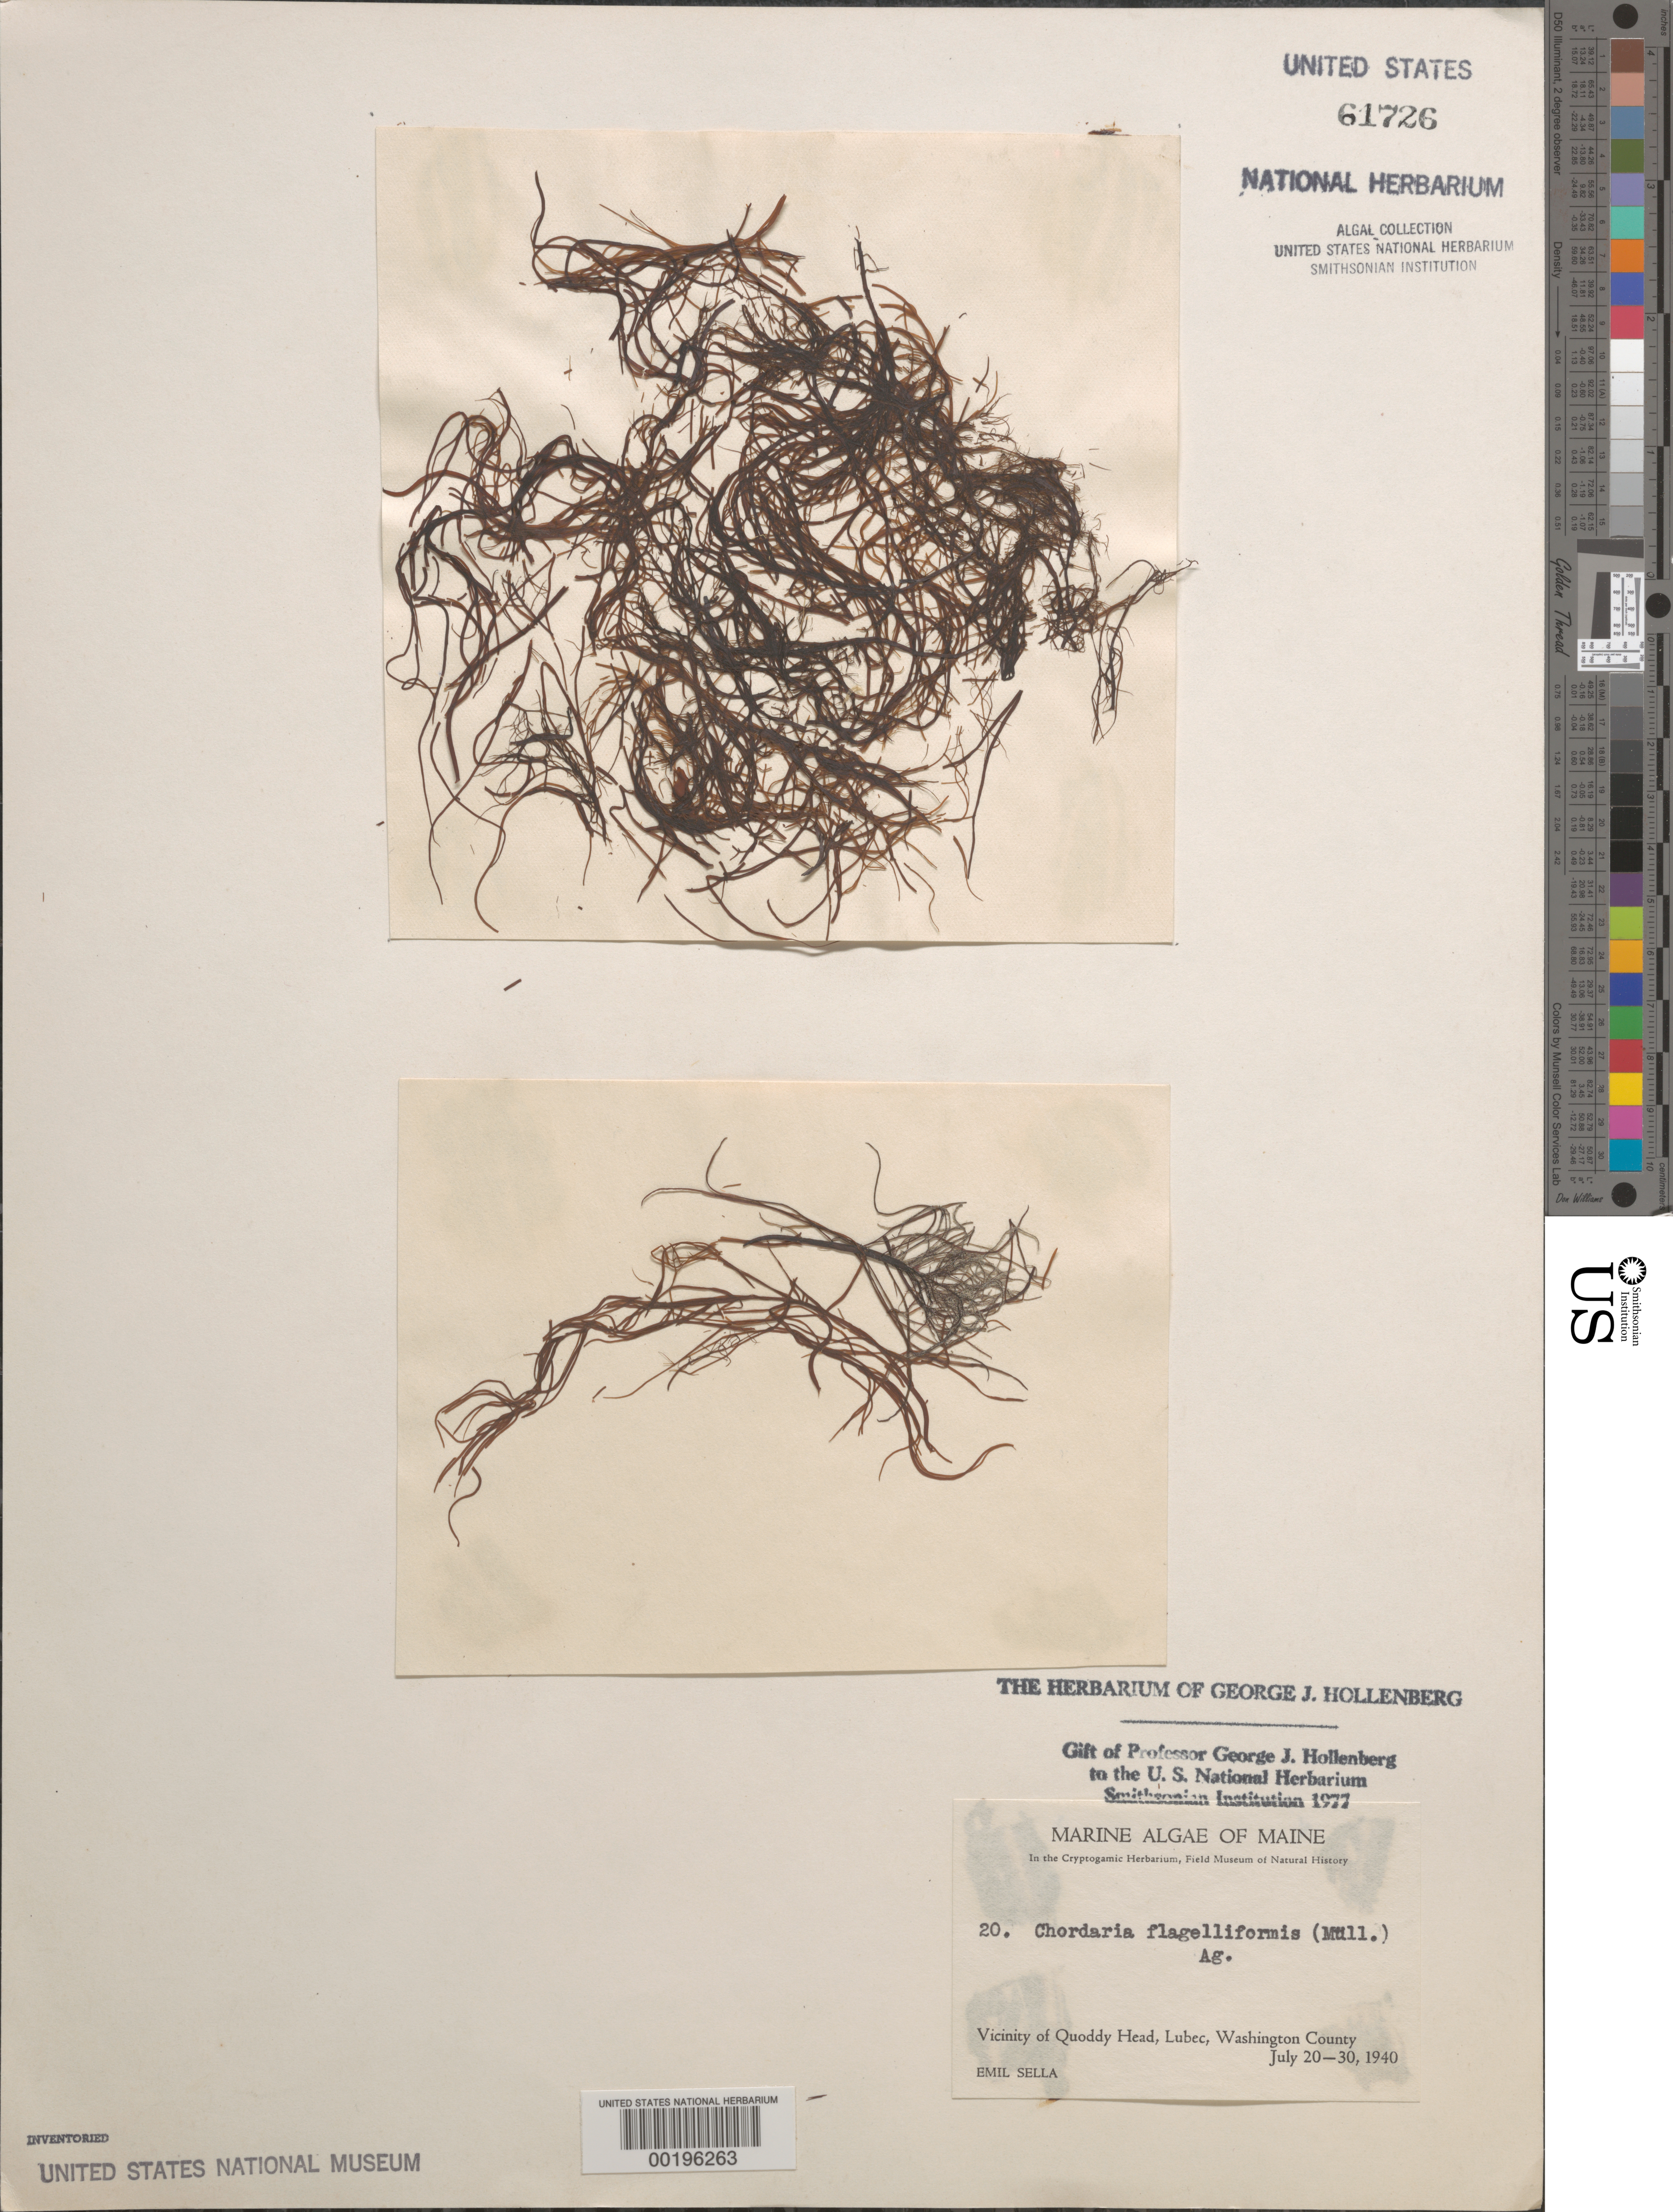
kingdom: Chromista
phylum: Ochrophyta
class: Phaeophyceae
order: Ectocarpales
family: Chordariaceae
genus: Chordaria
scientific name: Chordaria flagelliformis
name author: (Hudson) Grev.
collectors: E. Sella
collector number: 20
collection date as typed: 20 Jul 1940 TO 30 Jul 1940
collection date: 1940-07-20/1940-07-30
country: United States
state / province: Maine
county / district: Washington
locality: Lubec, Quoddy Head area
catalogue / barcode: US 61726